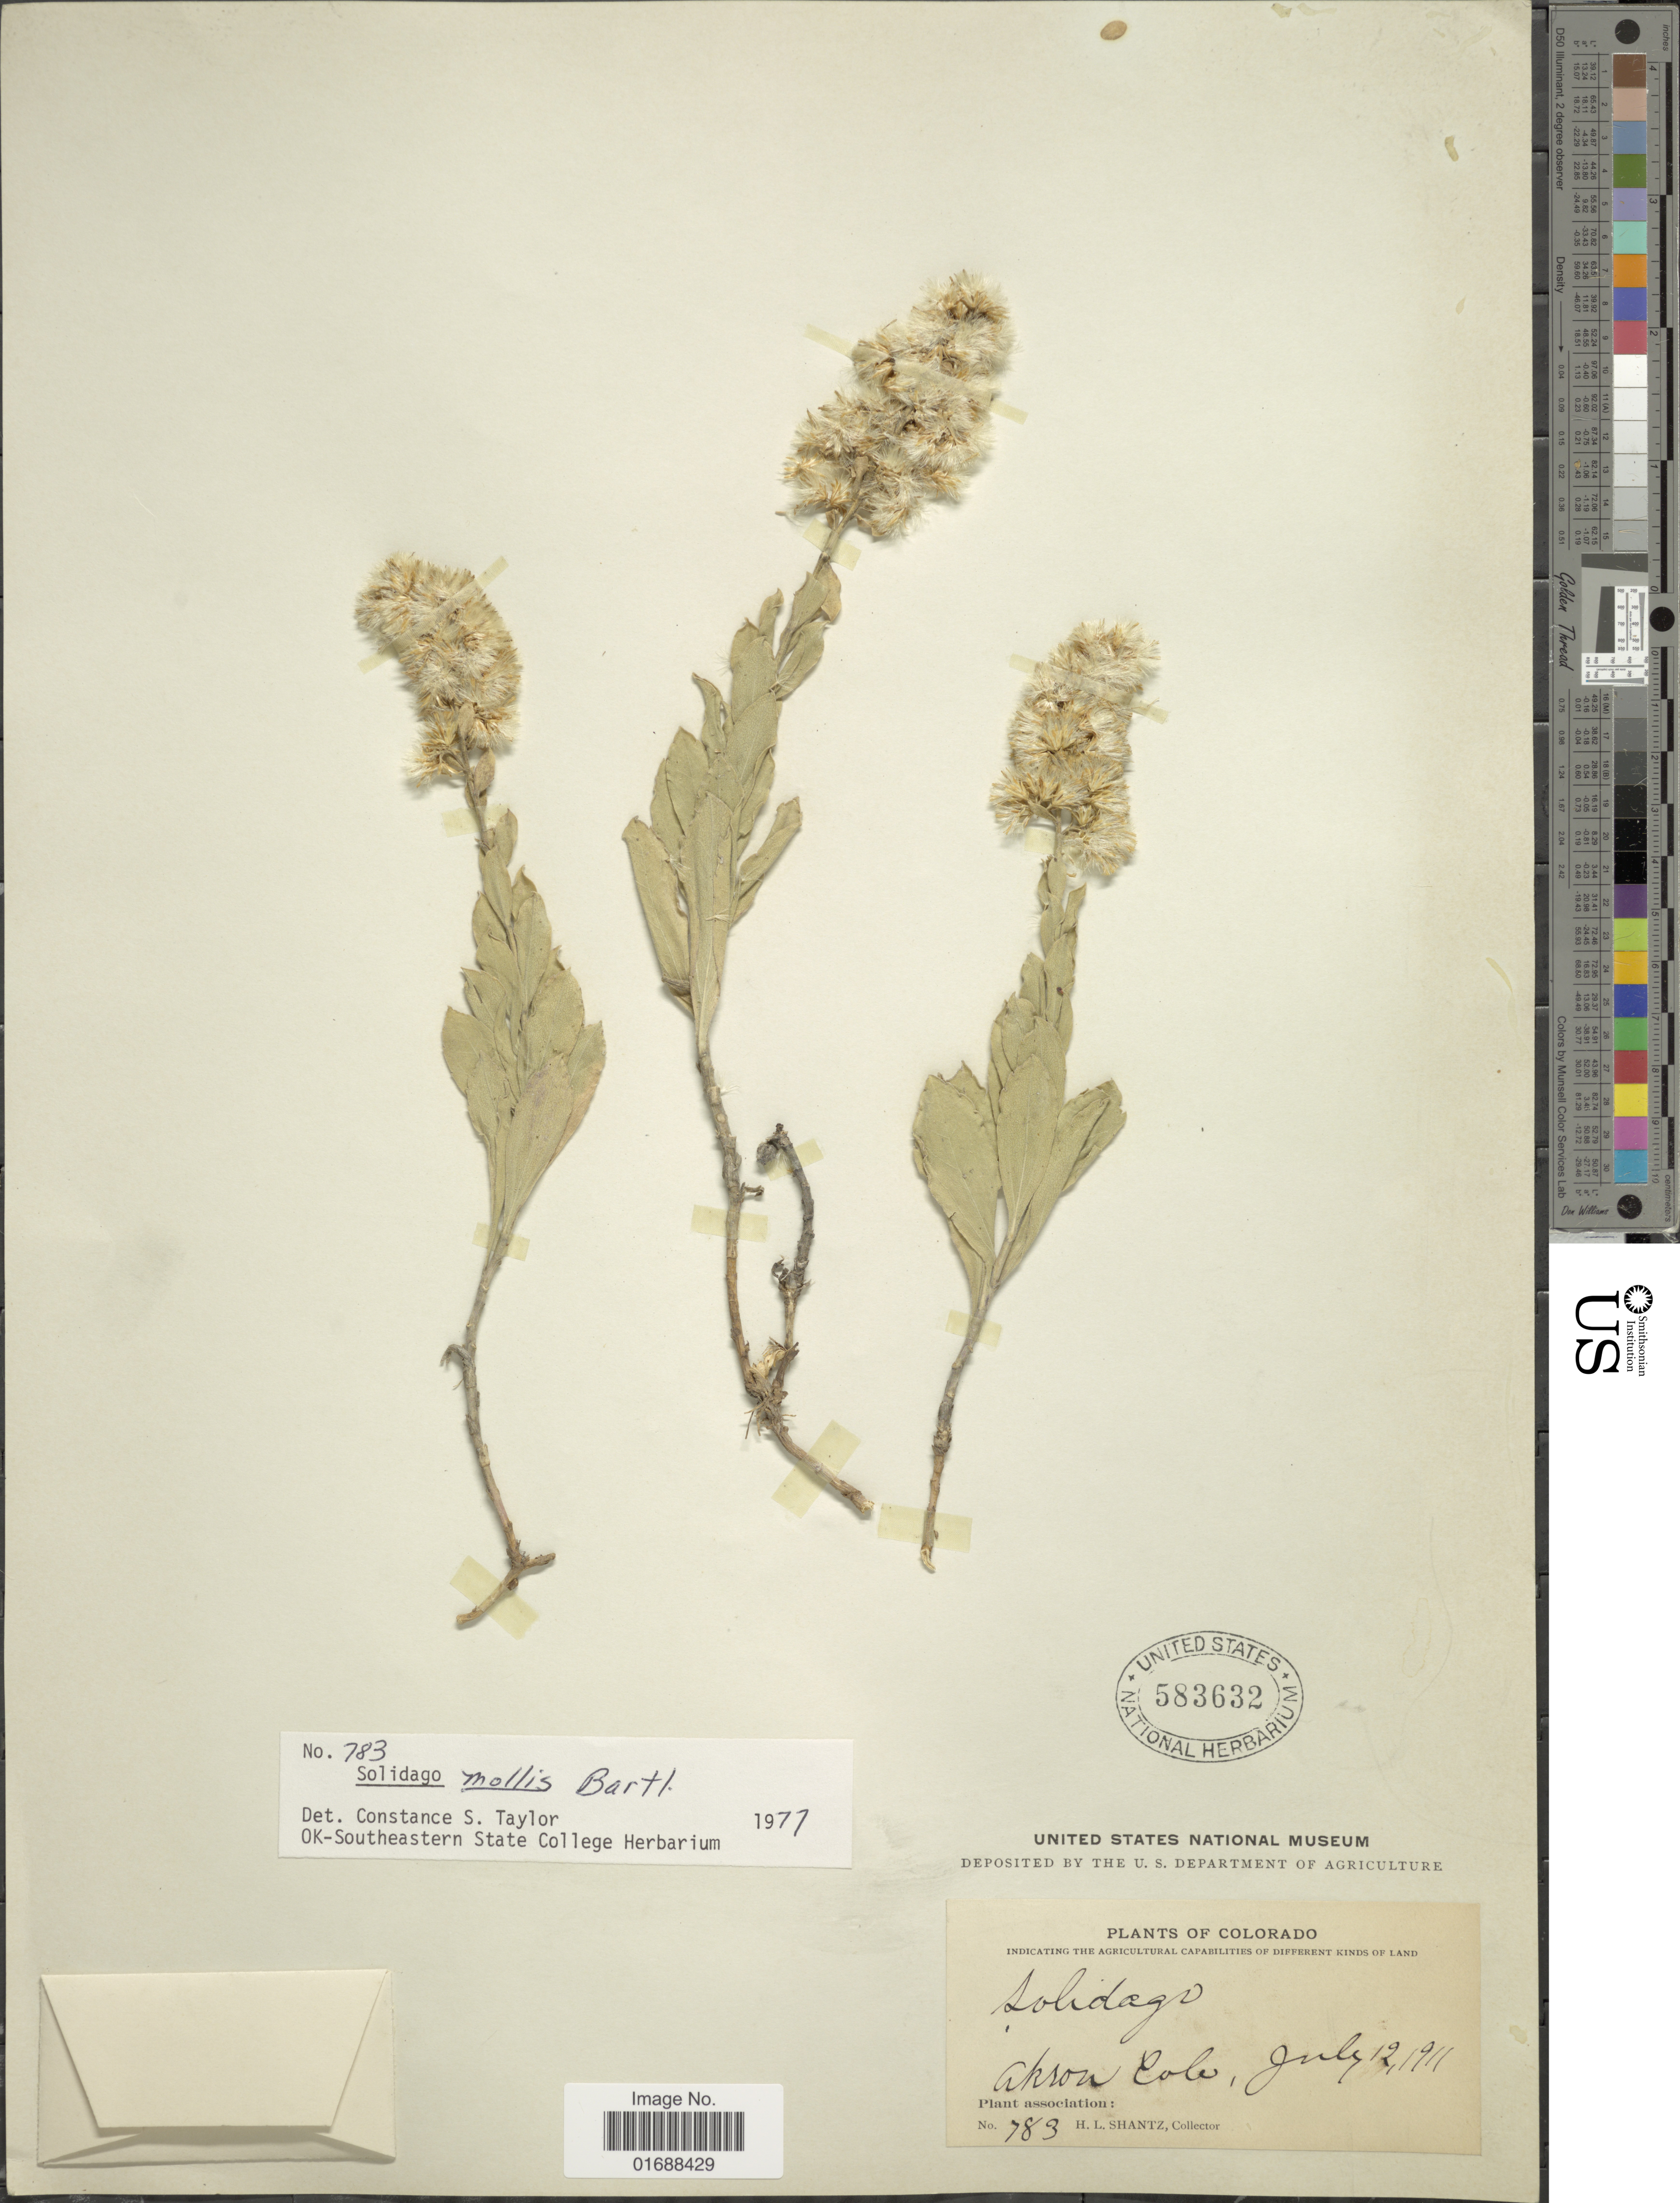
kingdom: Plantae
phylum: Tracheophyta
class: Magnoliopsida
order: Asterales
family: Asteraceae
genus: Solidago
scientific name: Solidago mollis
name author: Bartl.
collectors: H. Shantz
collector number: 783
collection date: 1911-07-12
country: United States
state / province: Colorado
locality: Akron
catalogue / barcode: US 583632